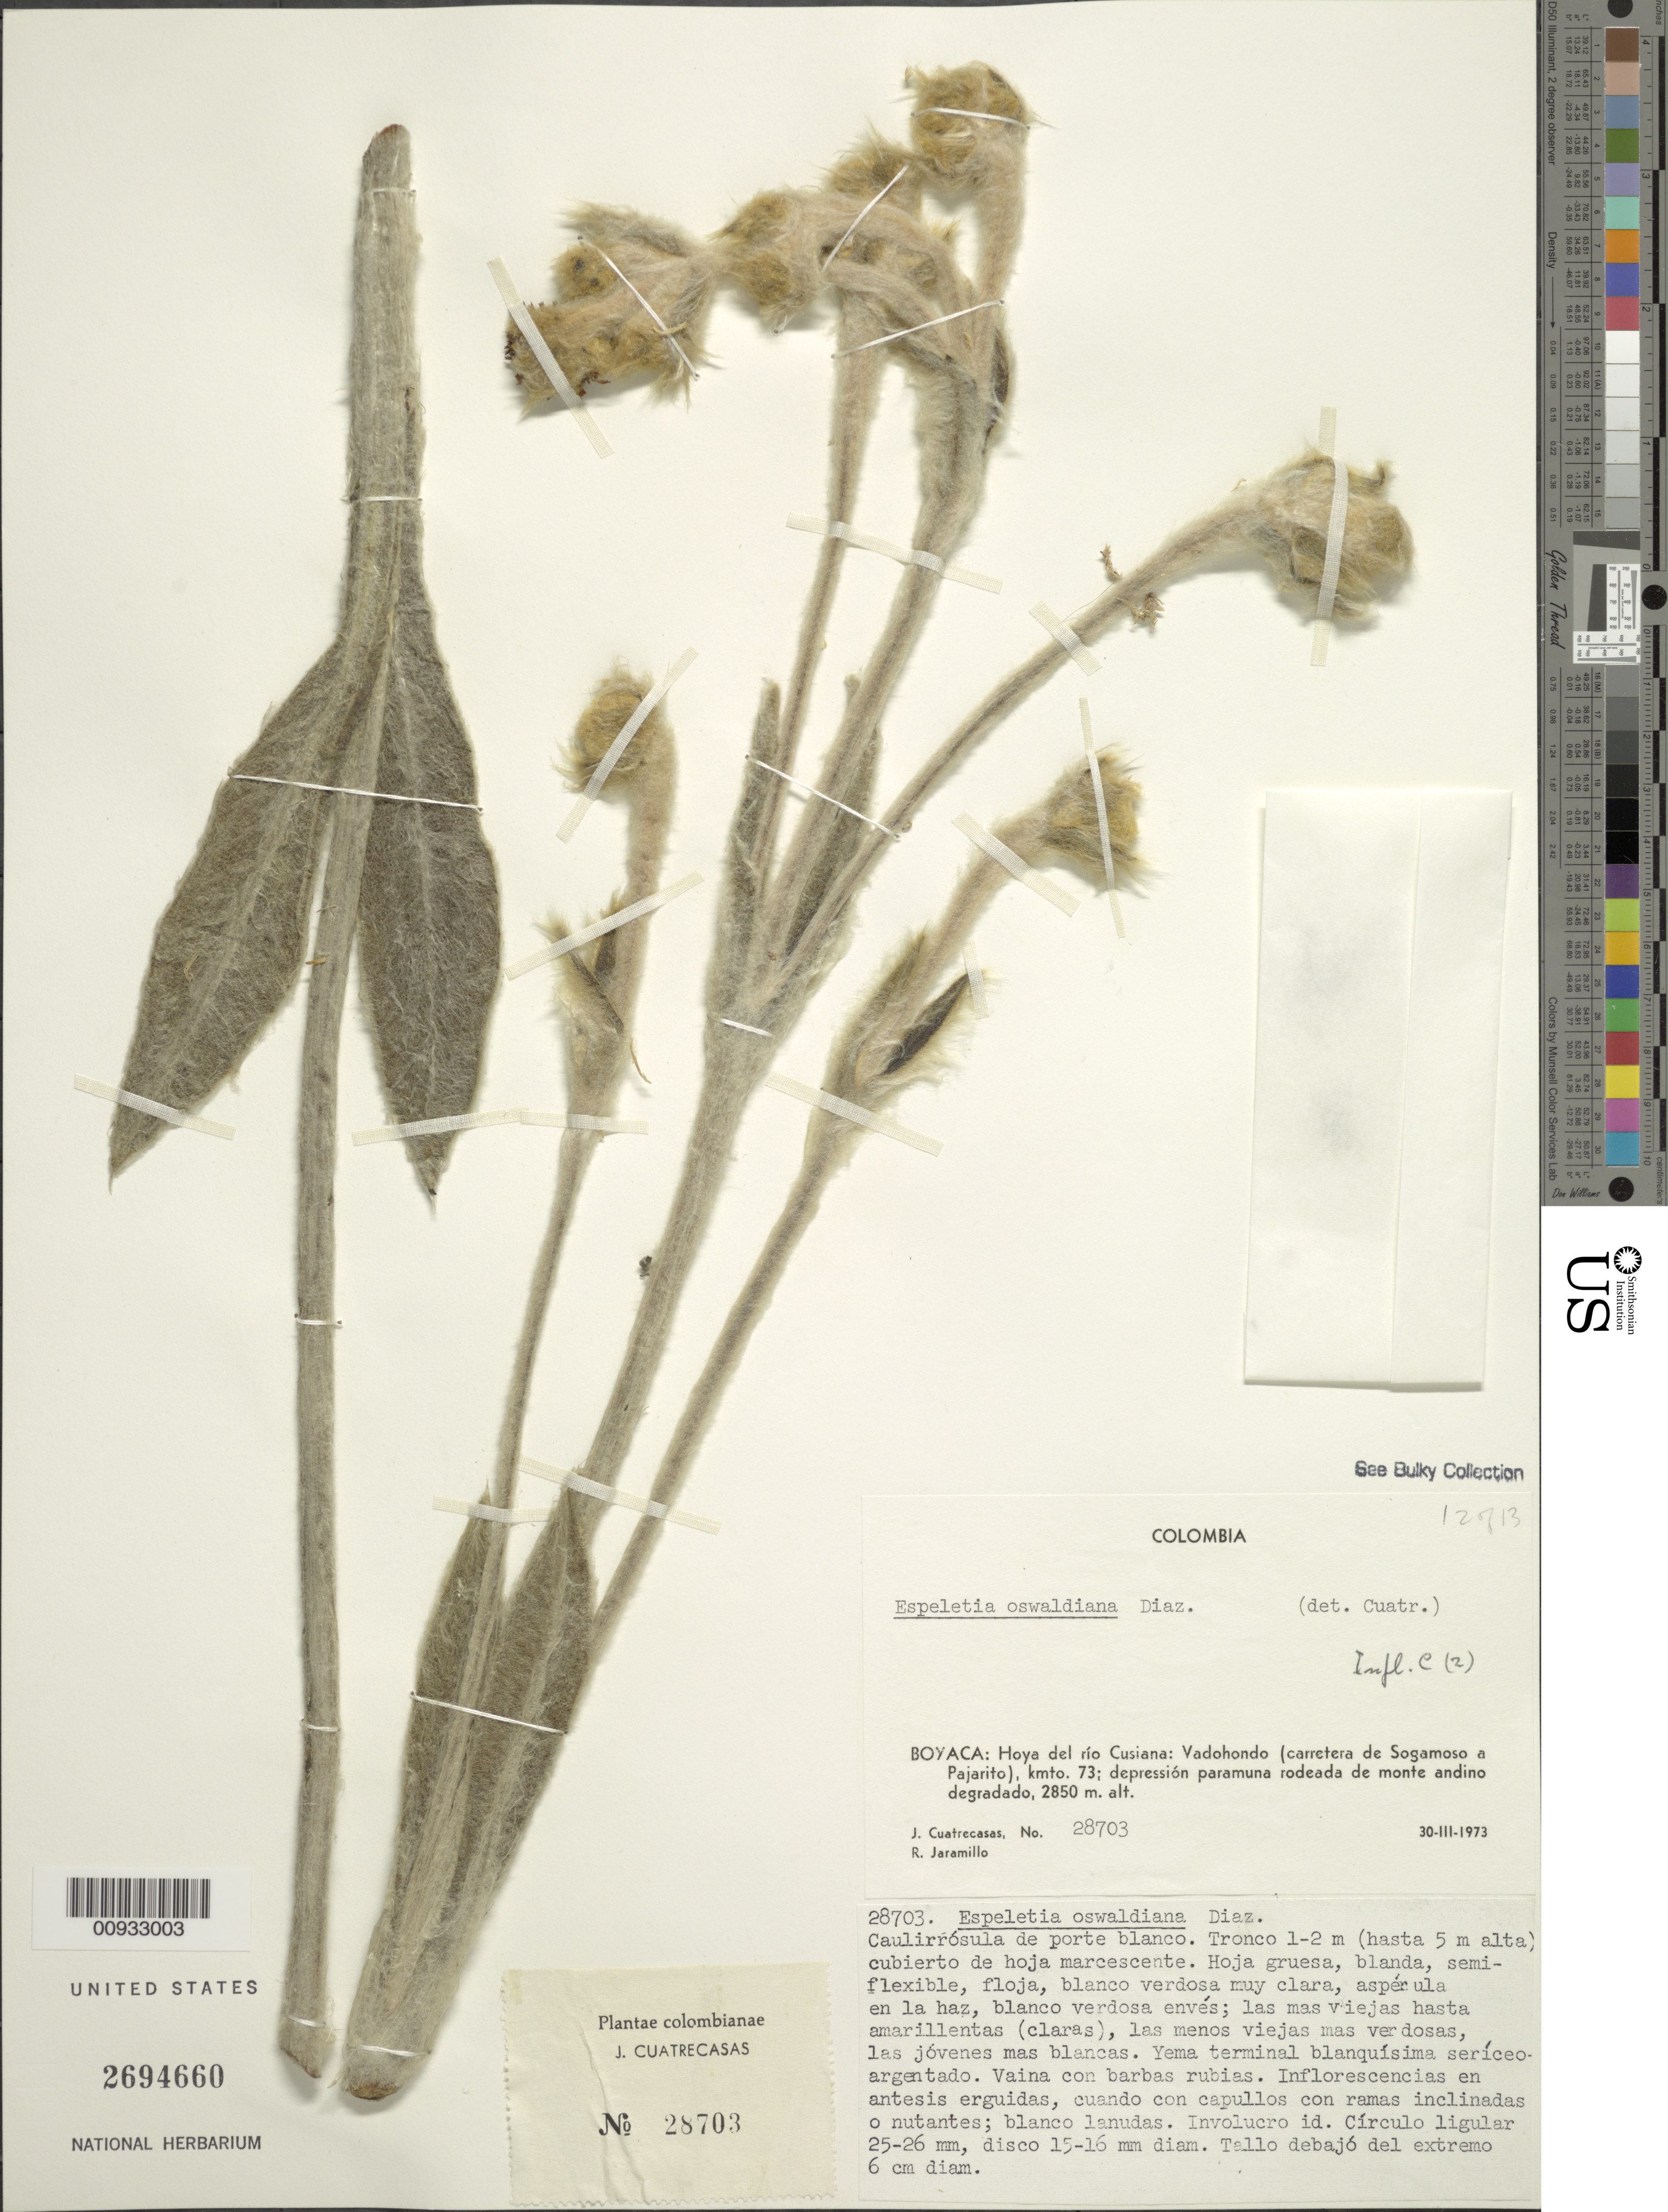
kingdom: Plantae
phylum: Tracheophyta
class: Magnoliopsida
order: Asterales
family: Asteraceae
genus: Espeletia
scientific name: Espeletia oswaldiana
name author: S. Díaz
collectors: J. Cuatrecasas & R. Jaramillo M.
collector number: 28703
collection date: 1973-03-30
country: Colombia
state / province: Boyacá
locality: Hoya del rio Cusiana, Vadohondo (carretera de Sogamoso a Pajarito), kmto. 73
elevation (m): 2850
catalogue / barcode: US 2694660